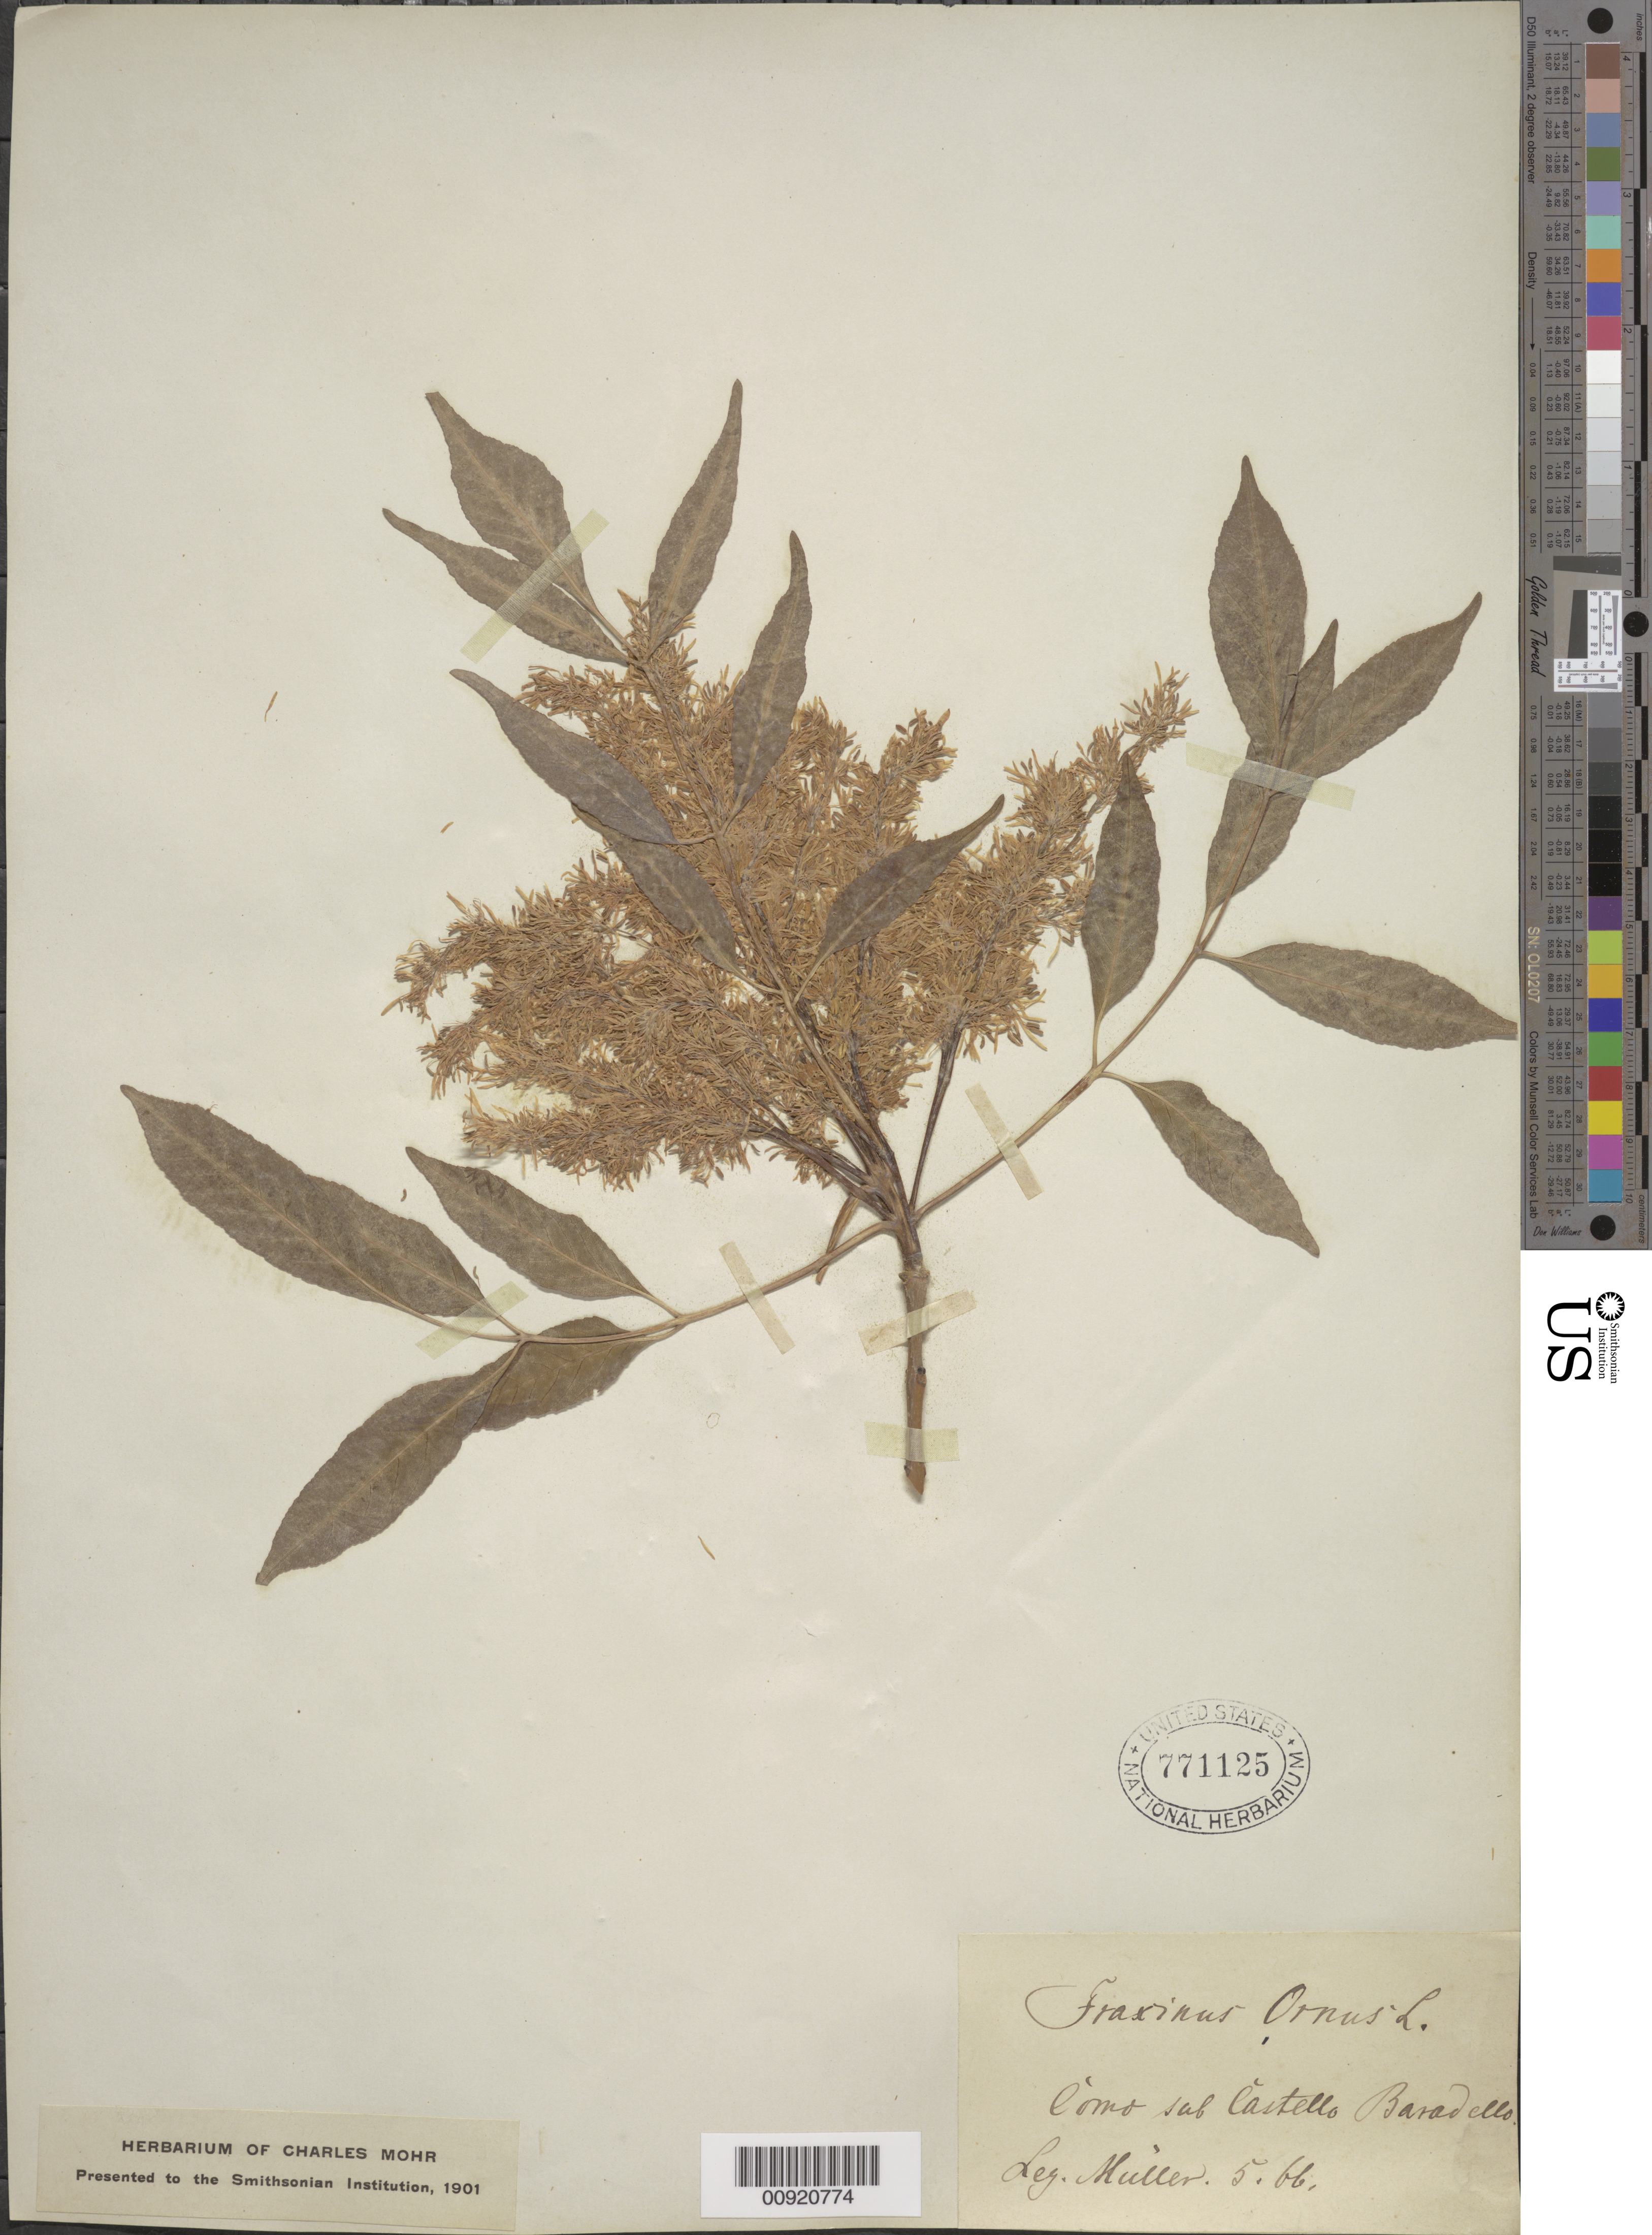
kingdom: Plantae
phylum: Tracheophyta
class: Magnoliopsida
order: Lamiales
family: Oleaceae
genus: Fraxinus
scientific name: Fraxinus ornus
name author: L.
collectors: -- Müller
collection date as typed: May 1866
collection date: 1866-05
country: Spain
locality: Lomo sab Castello Banadello.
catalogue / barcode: US 771125